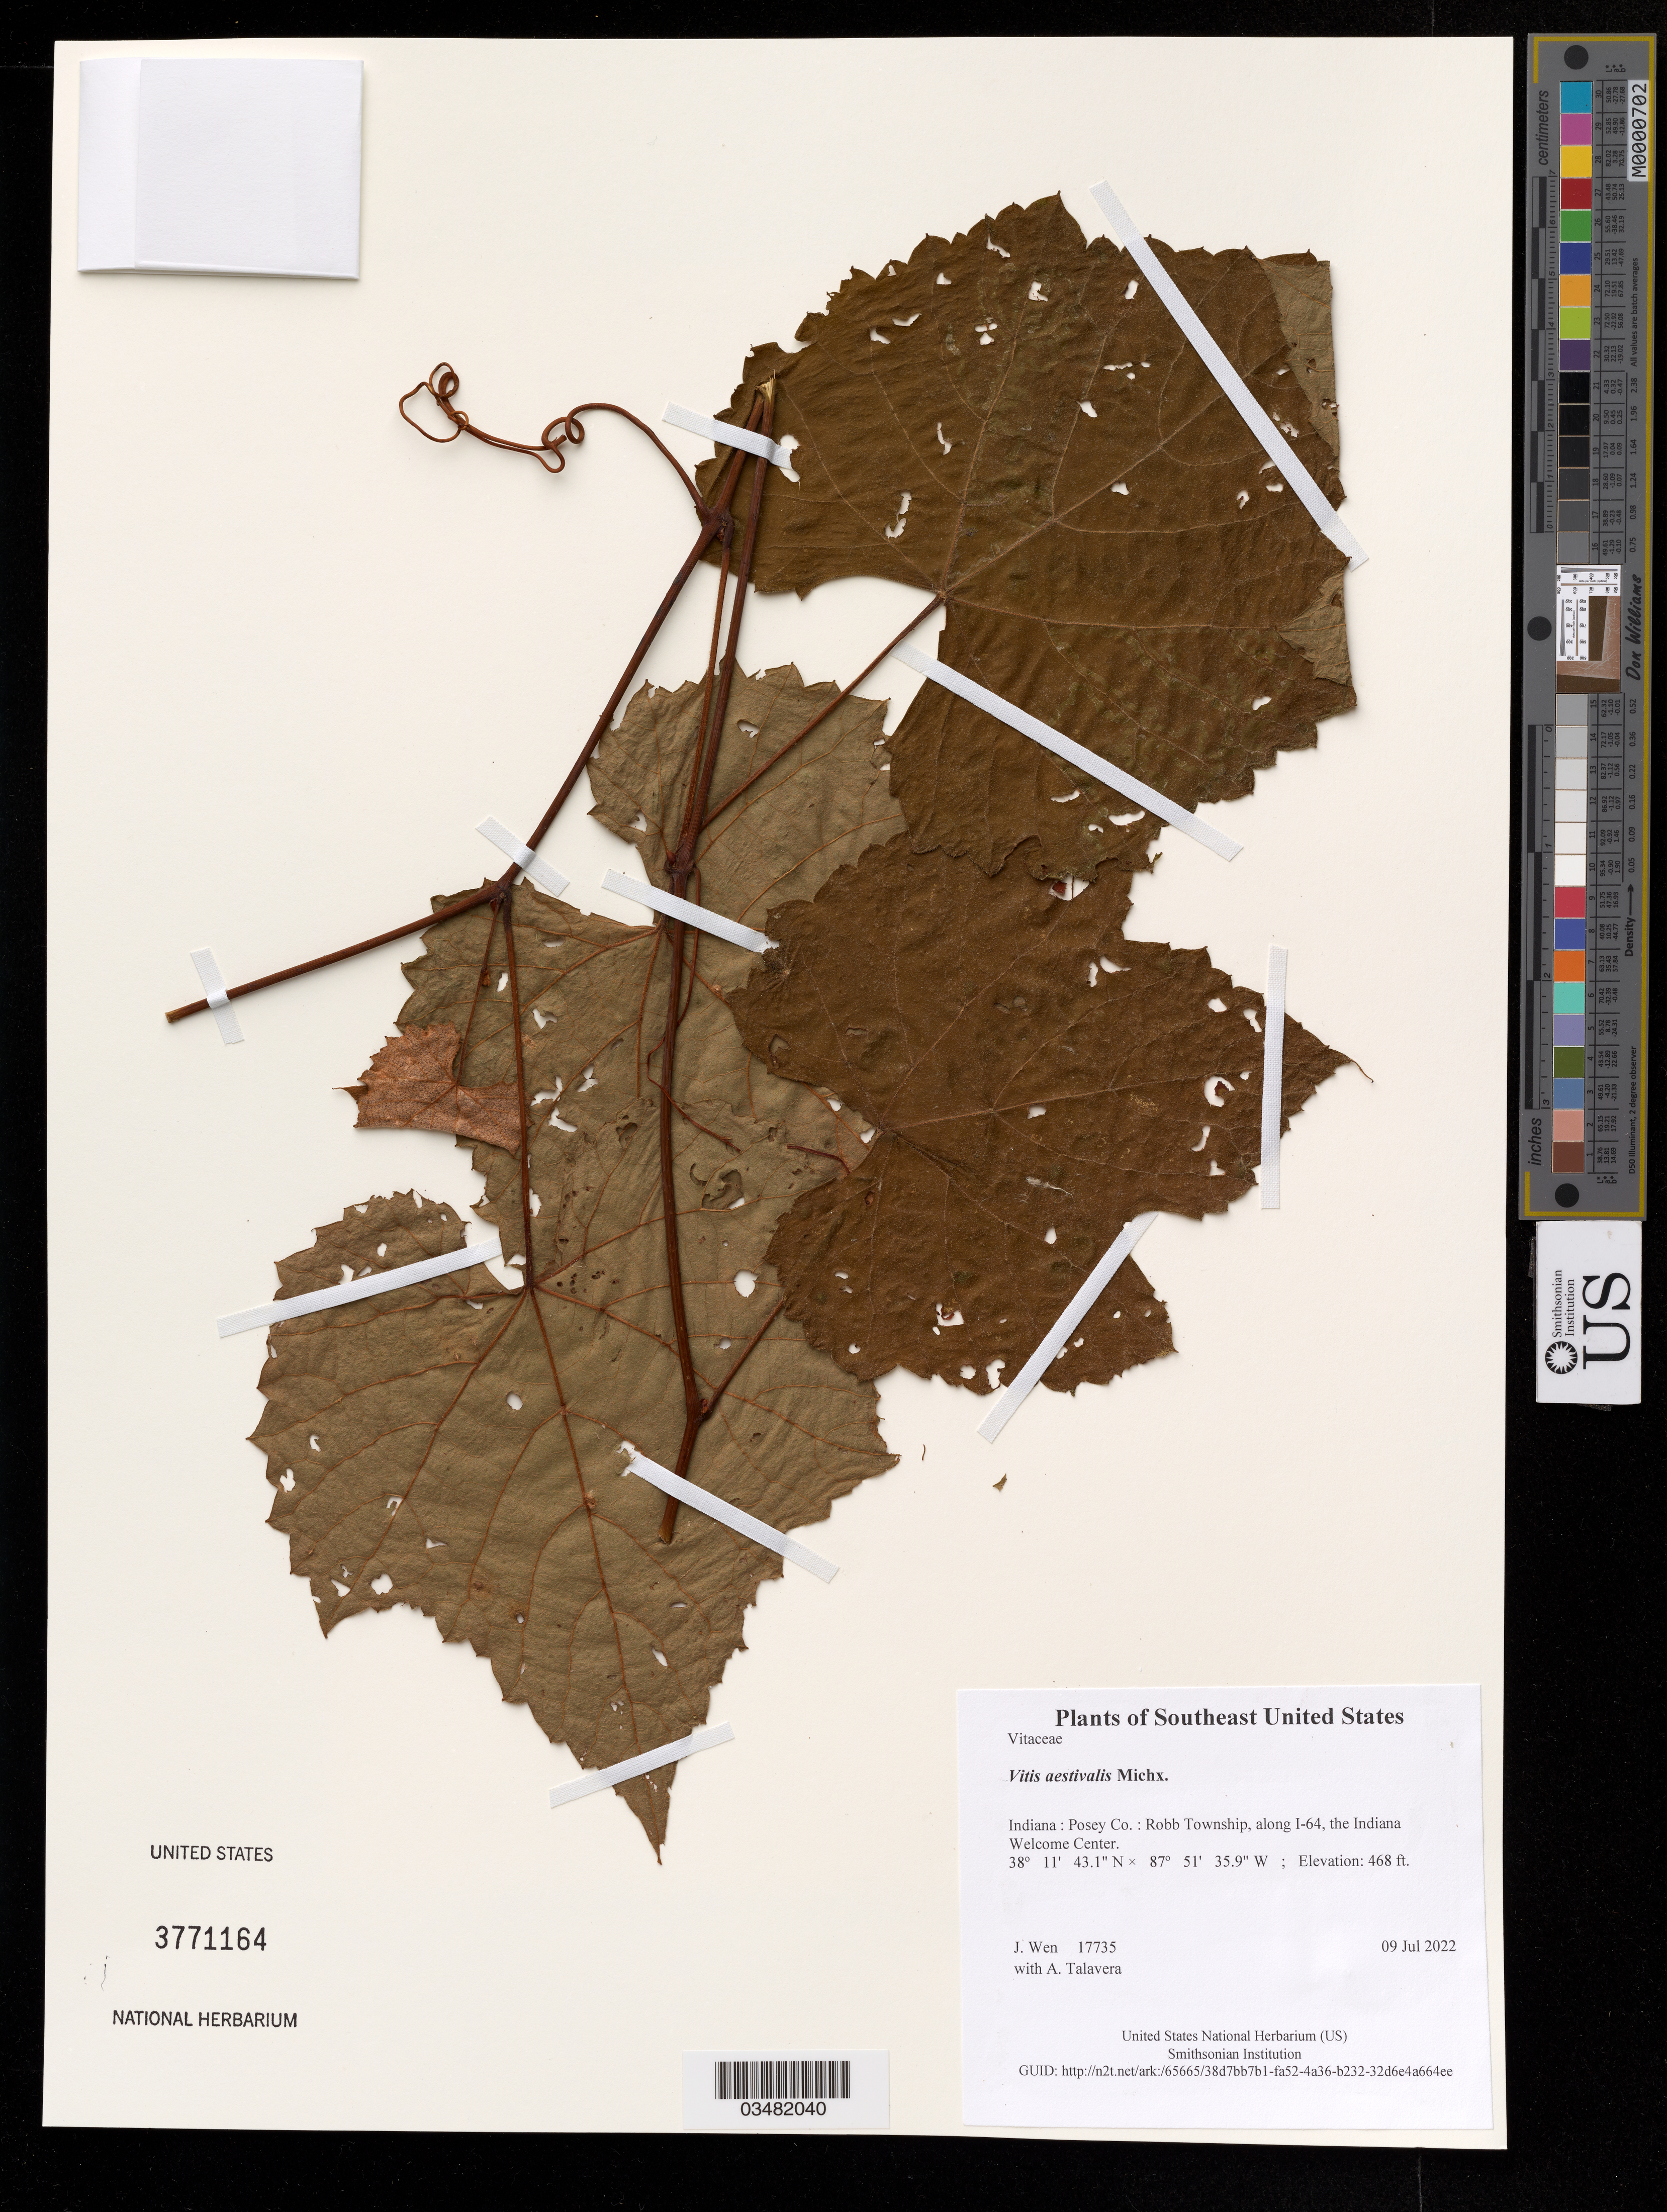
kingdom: Plantae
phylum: Tracheophyta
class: Magnoliopsida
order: Vitales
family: Vitaceae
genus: Vitis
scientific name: Vitis aestivalis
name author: Michx.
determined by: Wen, Jun, (BOT), Smithsonian Institution - National Museum of Natural History (UNITED STATES)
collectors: J. Wen & A. Talavera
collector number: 17735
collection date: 2022-07-09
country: United States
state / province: Indiana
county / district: Posey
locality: Robb Township, along I-64, the Indiana Welcome Center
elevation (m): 143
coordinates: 38 11.719 N, 87 51.598 W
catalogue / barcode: US 3771164